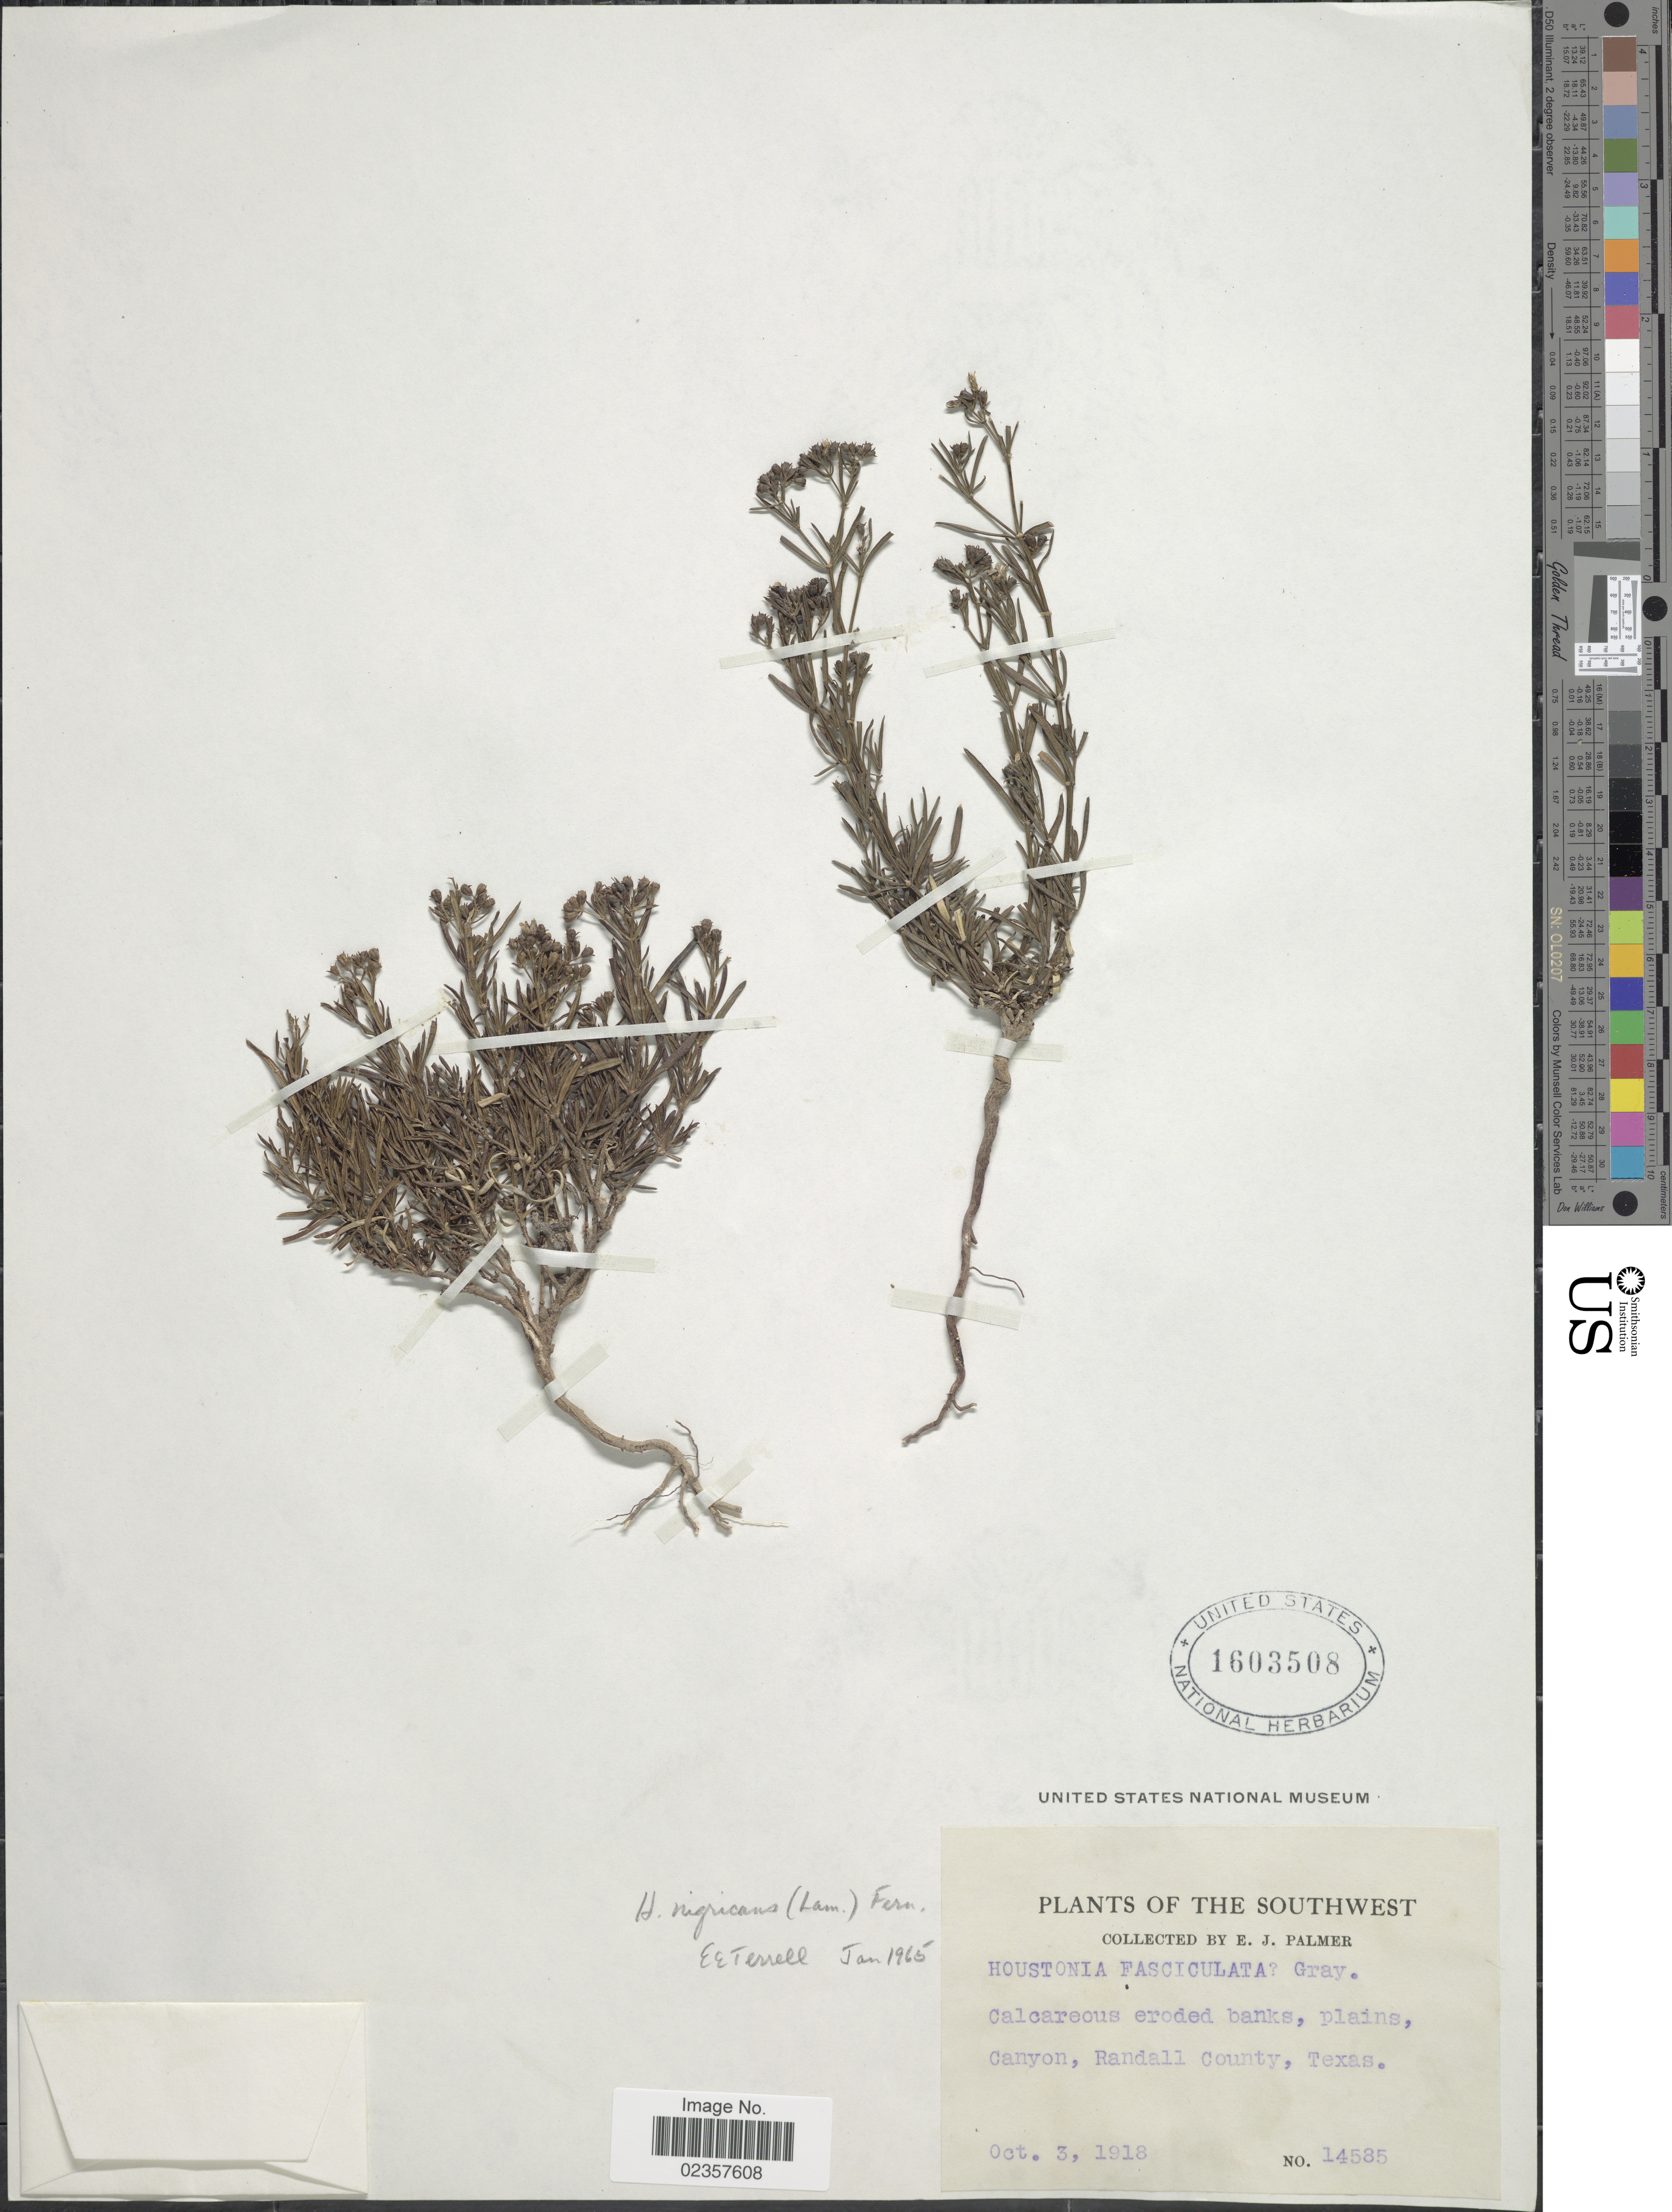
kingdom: Plantae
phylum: Tracheophyta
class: Magnoliopsida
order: Gentianales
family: Rubiaceae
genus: Houstonia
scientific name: Houstonia nigricans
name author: (Lam.) Fernald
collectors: E. J. Palmer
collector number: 14585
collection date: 1918-10-03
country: United States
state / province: Texas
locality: Southwest. Canyon, Randall County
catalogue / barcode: US 1603508